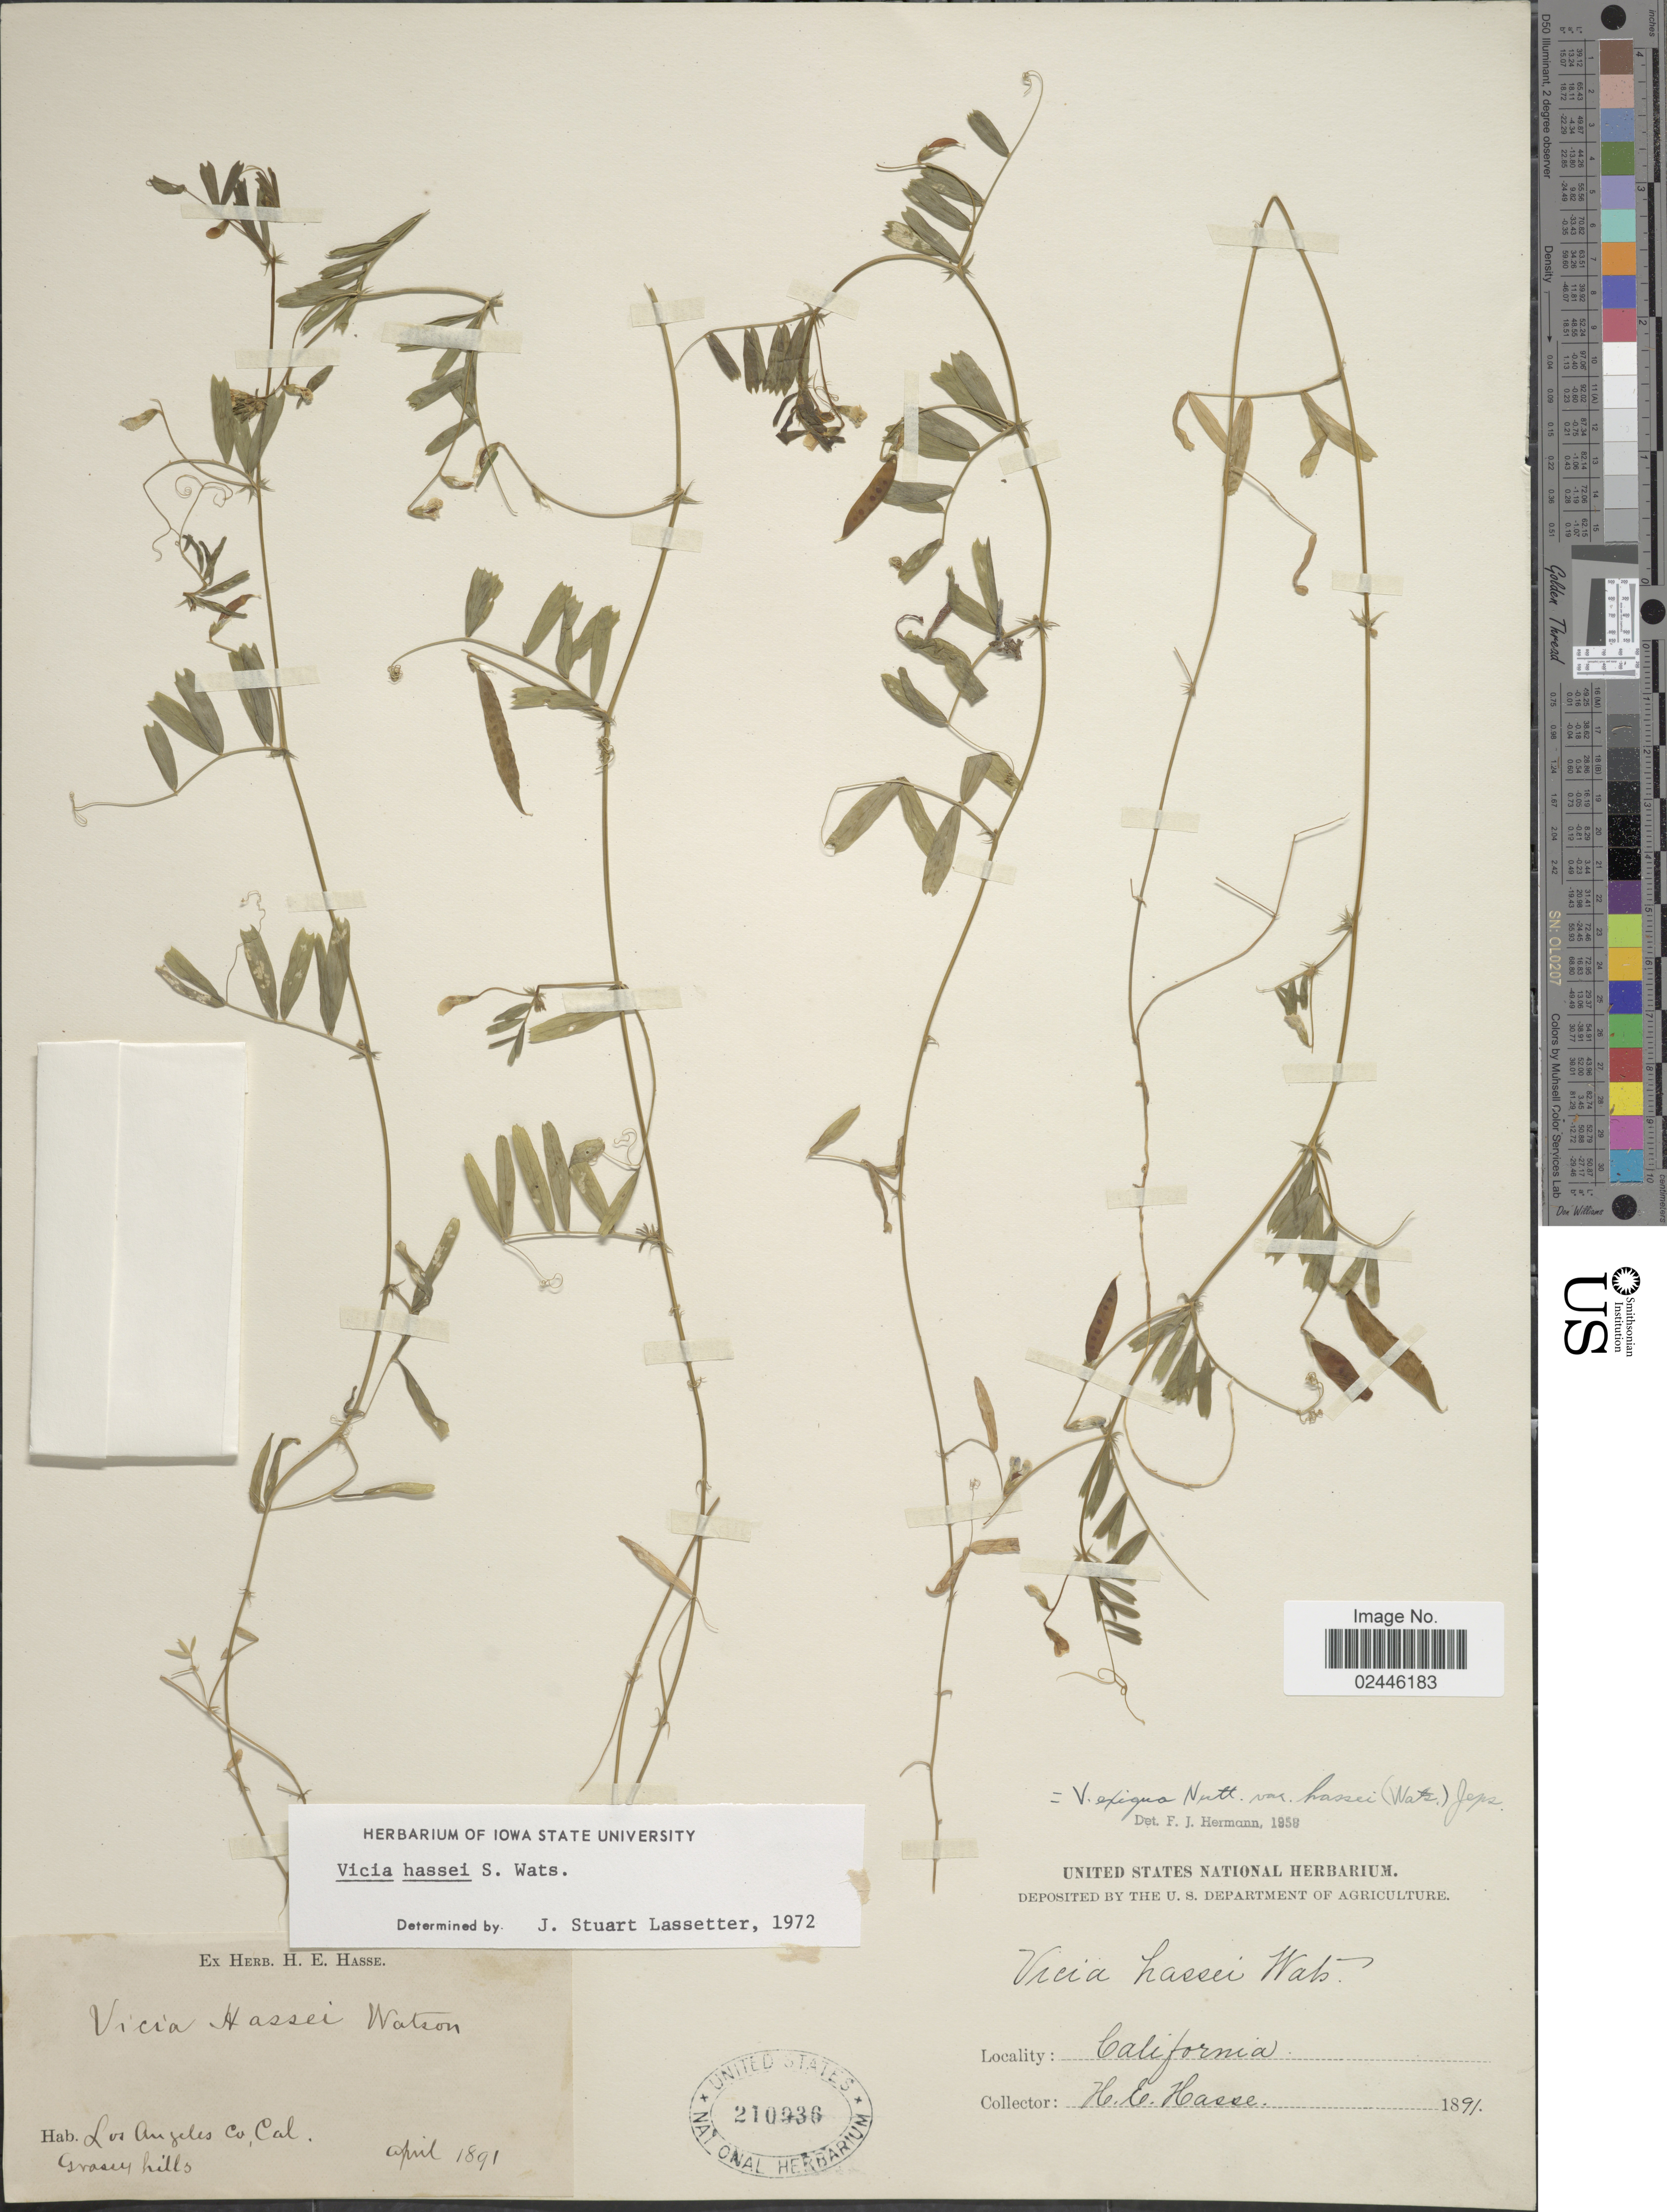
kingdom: Plantae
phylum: Tracheophyta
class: Magnoliopsida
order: Fabales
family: Fabaceae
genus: Vicia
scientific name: Vicia hassei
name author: S. Watson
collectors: H. E. Hasse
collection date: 1891-04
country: United States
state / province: California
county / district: Los Angeles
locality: Los Angeles Co.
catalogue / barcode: US 210936